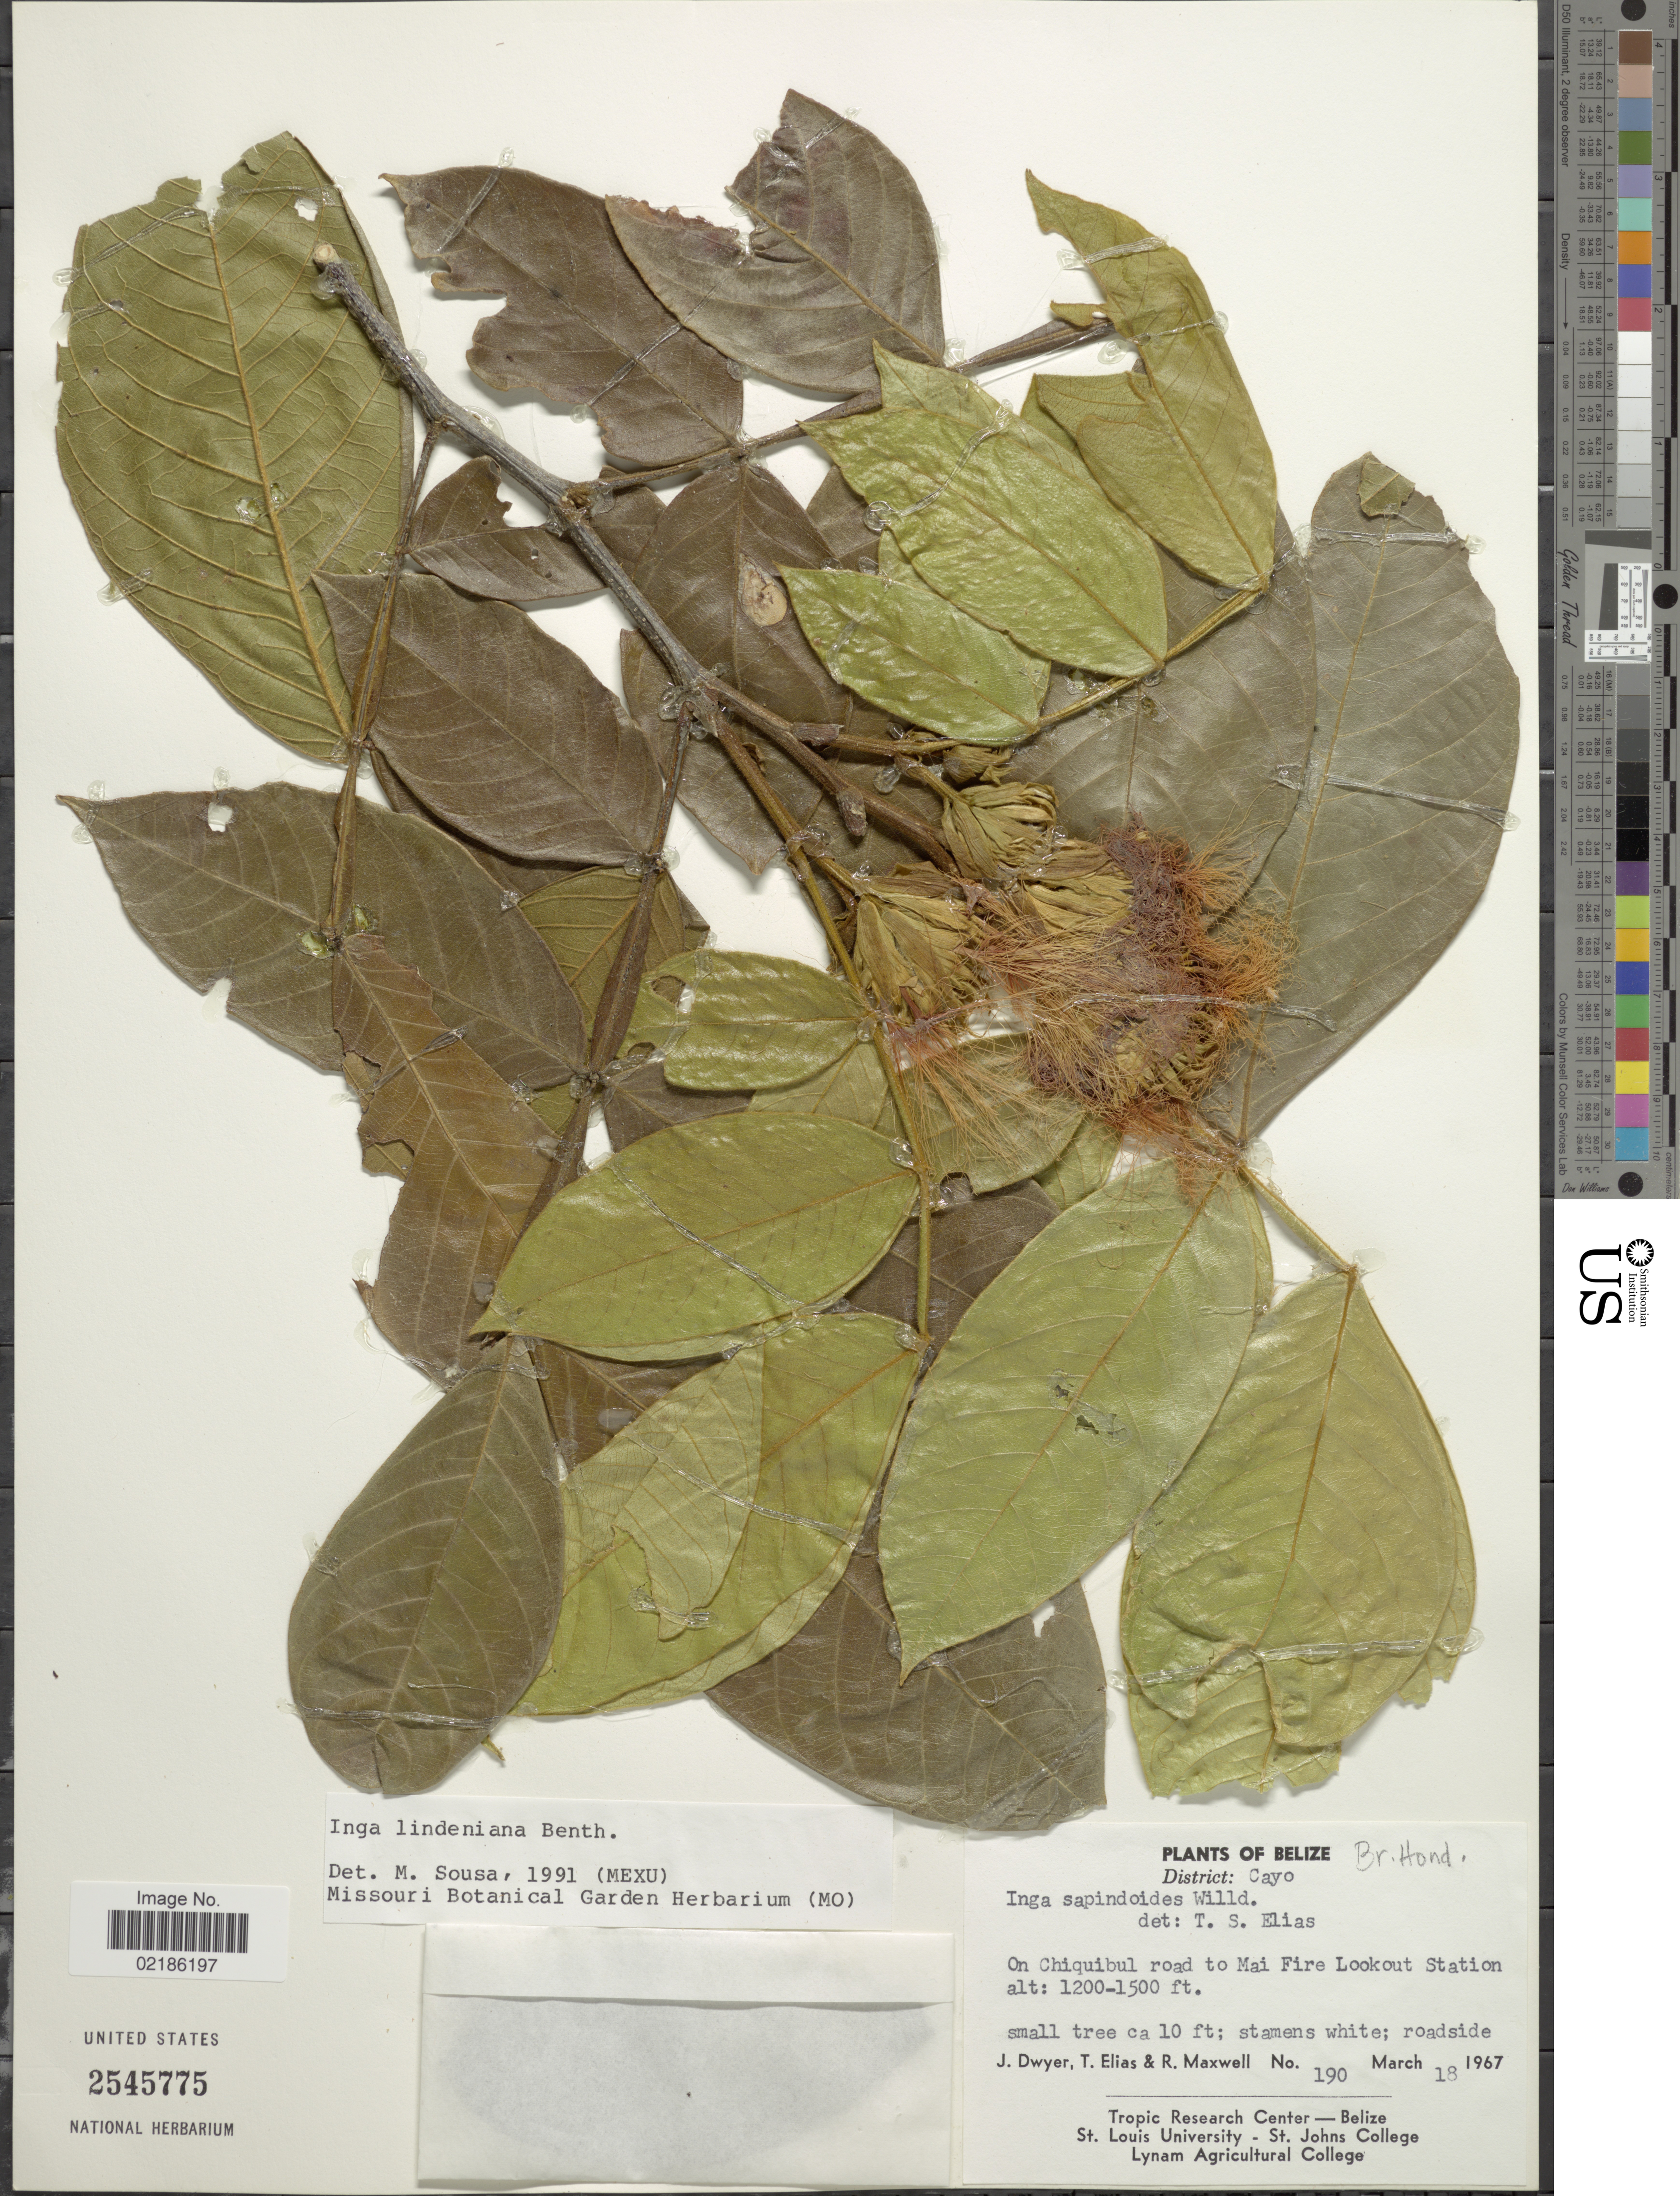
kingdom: Plantae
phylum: Tracheophyta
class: Magnoliopsida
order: Fabales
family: Fabaceae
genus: Inga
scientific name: Inga lindeniana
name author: Benth.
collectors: J. Dwyer, T. Elias & R. Maxwell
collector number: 190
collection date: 1967-03-18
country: Belize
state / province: Cayo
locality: On Chiquibul road to Mai Fire Lookout Station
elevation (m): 366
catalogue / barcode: US 2545775